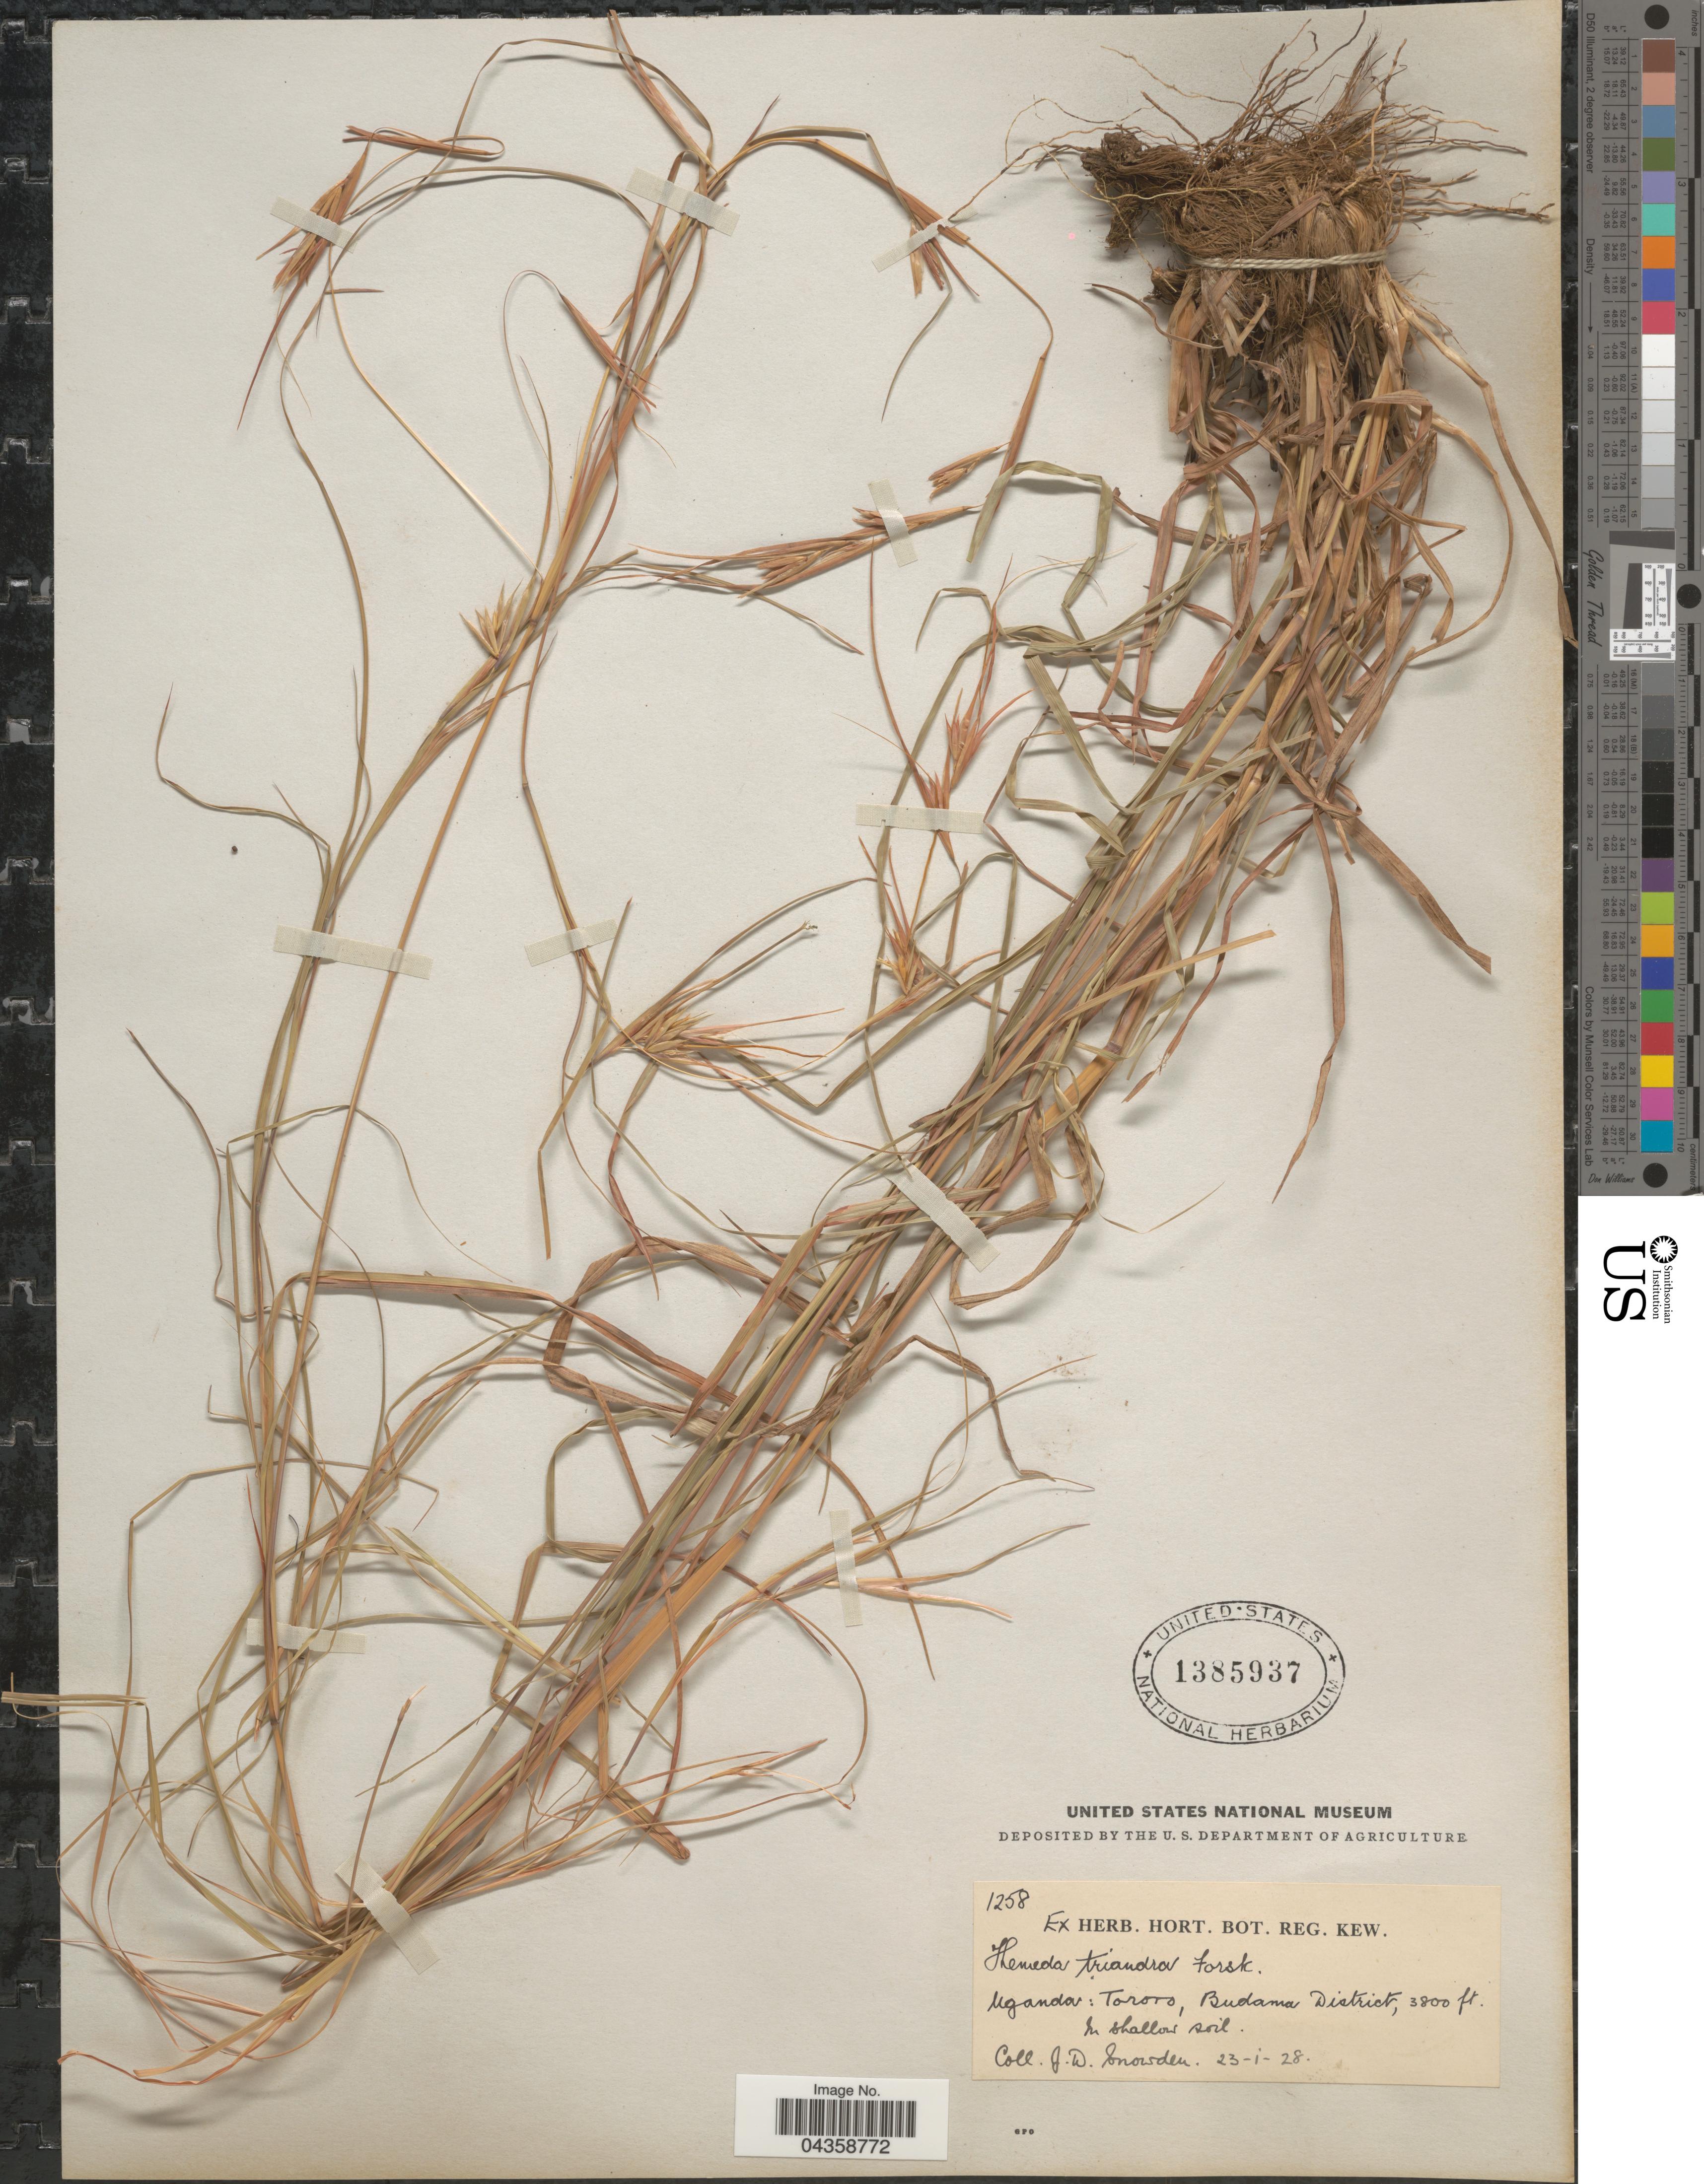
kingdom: Plantae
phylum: Tracheophyta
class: Liliopsida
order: Poales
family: Poaceae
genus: Themeda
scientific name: Themeda triandra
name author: Forssk.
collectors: J. Snowden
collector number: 1258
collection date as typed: Transcribed d/m/y: 23/1/28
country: Uganda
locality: Tororo, Budama District.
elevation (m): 1158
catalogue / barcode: US 1385937